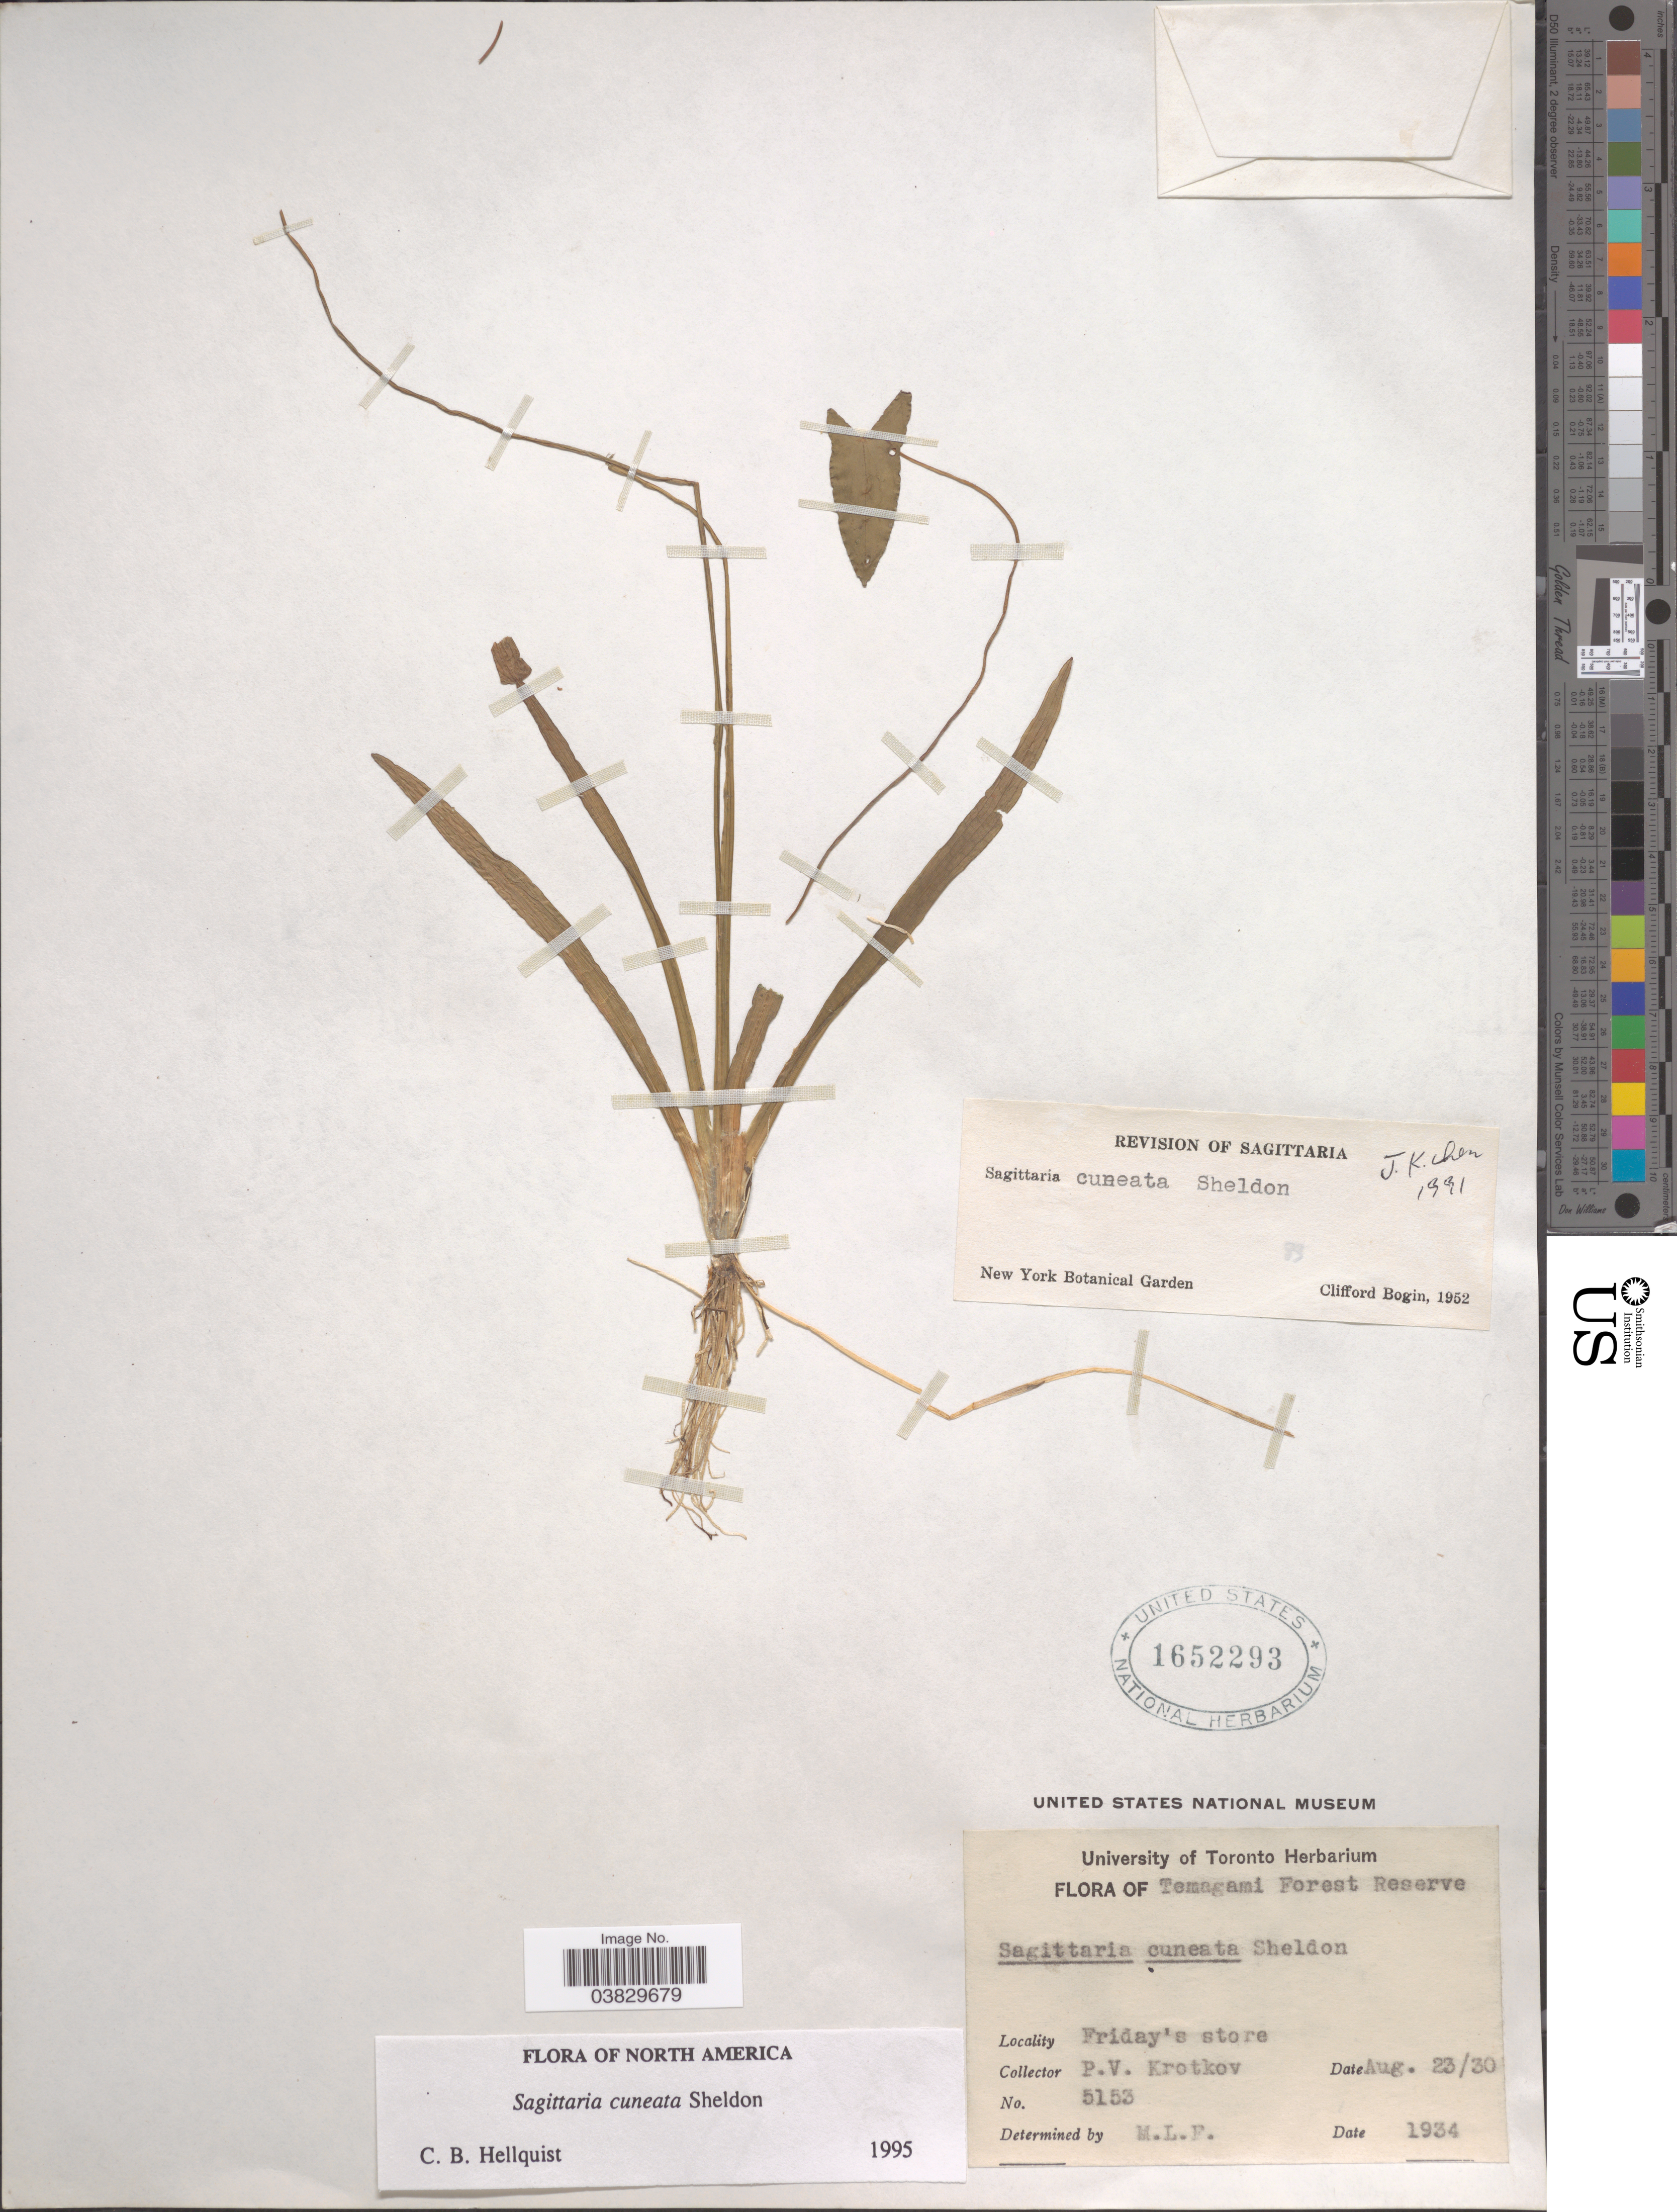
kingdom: Plantae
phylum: Tracheophyta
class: Liliopsida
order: Alismatales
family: Alismataceae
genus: Sagittaria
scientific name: Sagittaria cuneata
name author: E. Sheld.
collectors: P. V. Krotkov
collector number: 5153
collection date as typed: Transcribed d/m/y: 23/8/30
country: Canada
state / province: Ontario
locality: Temagami Forest Reserve. Friday's store.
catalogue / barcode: US 1652293